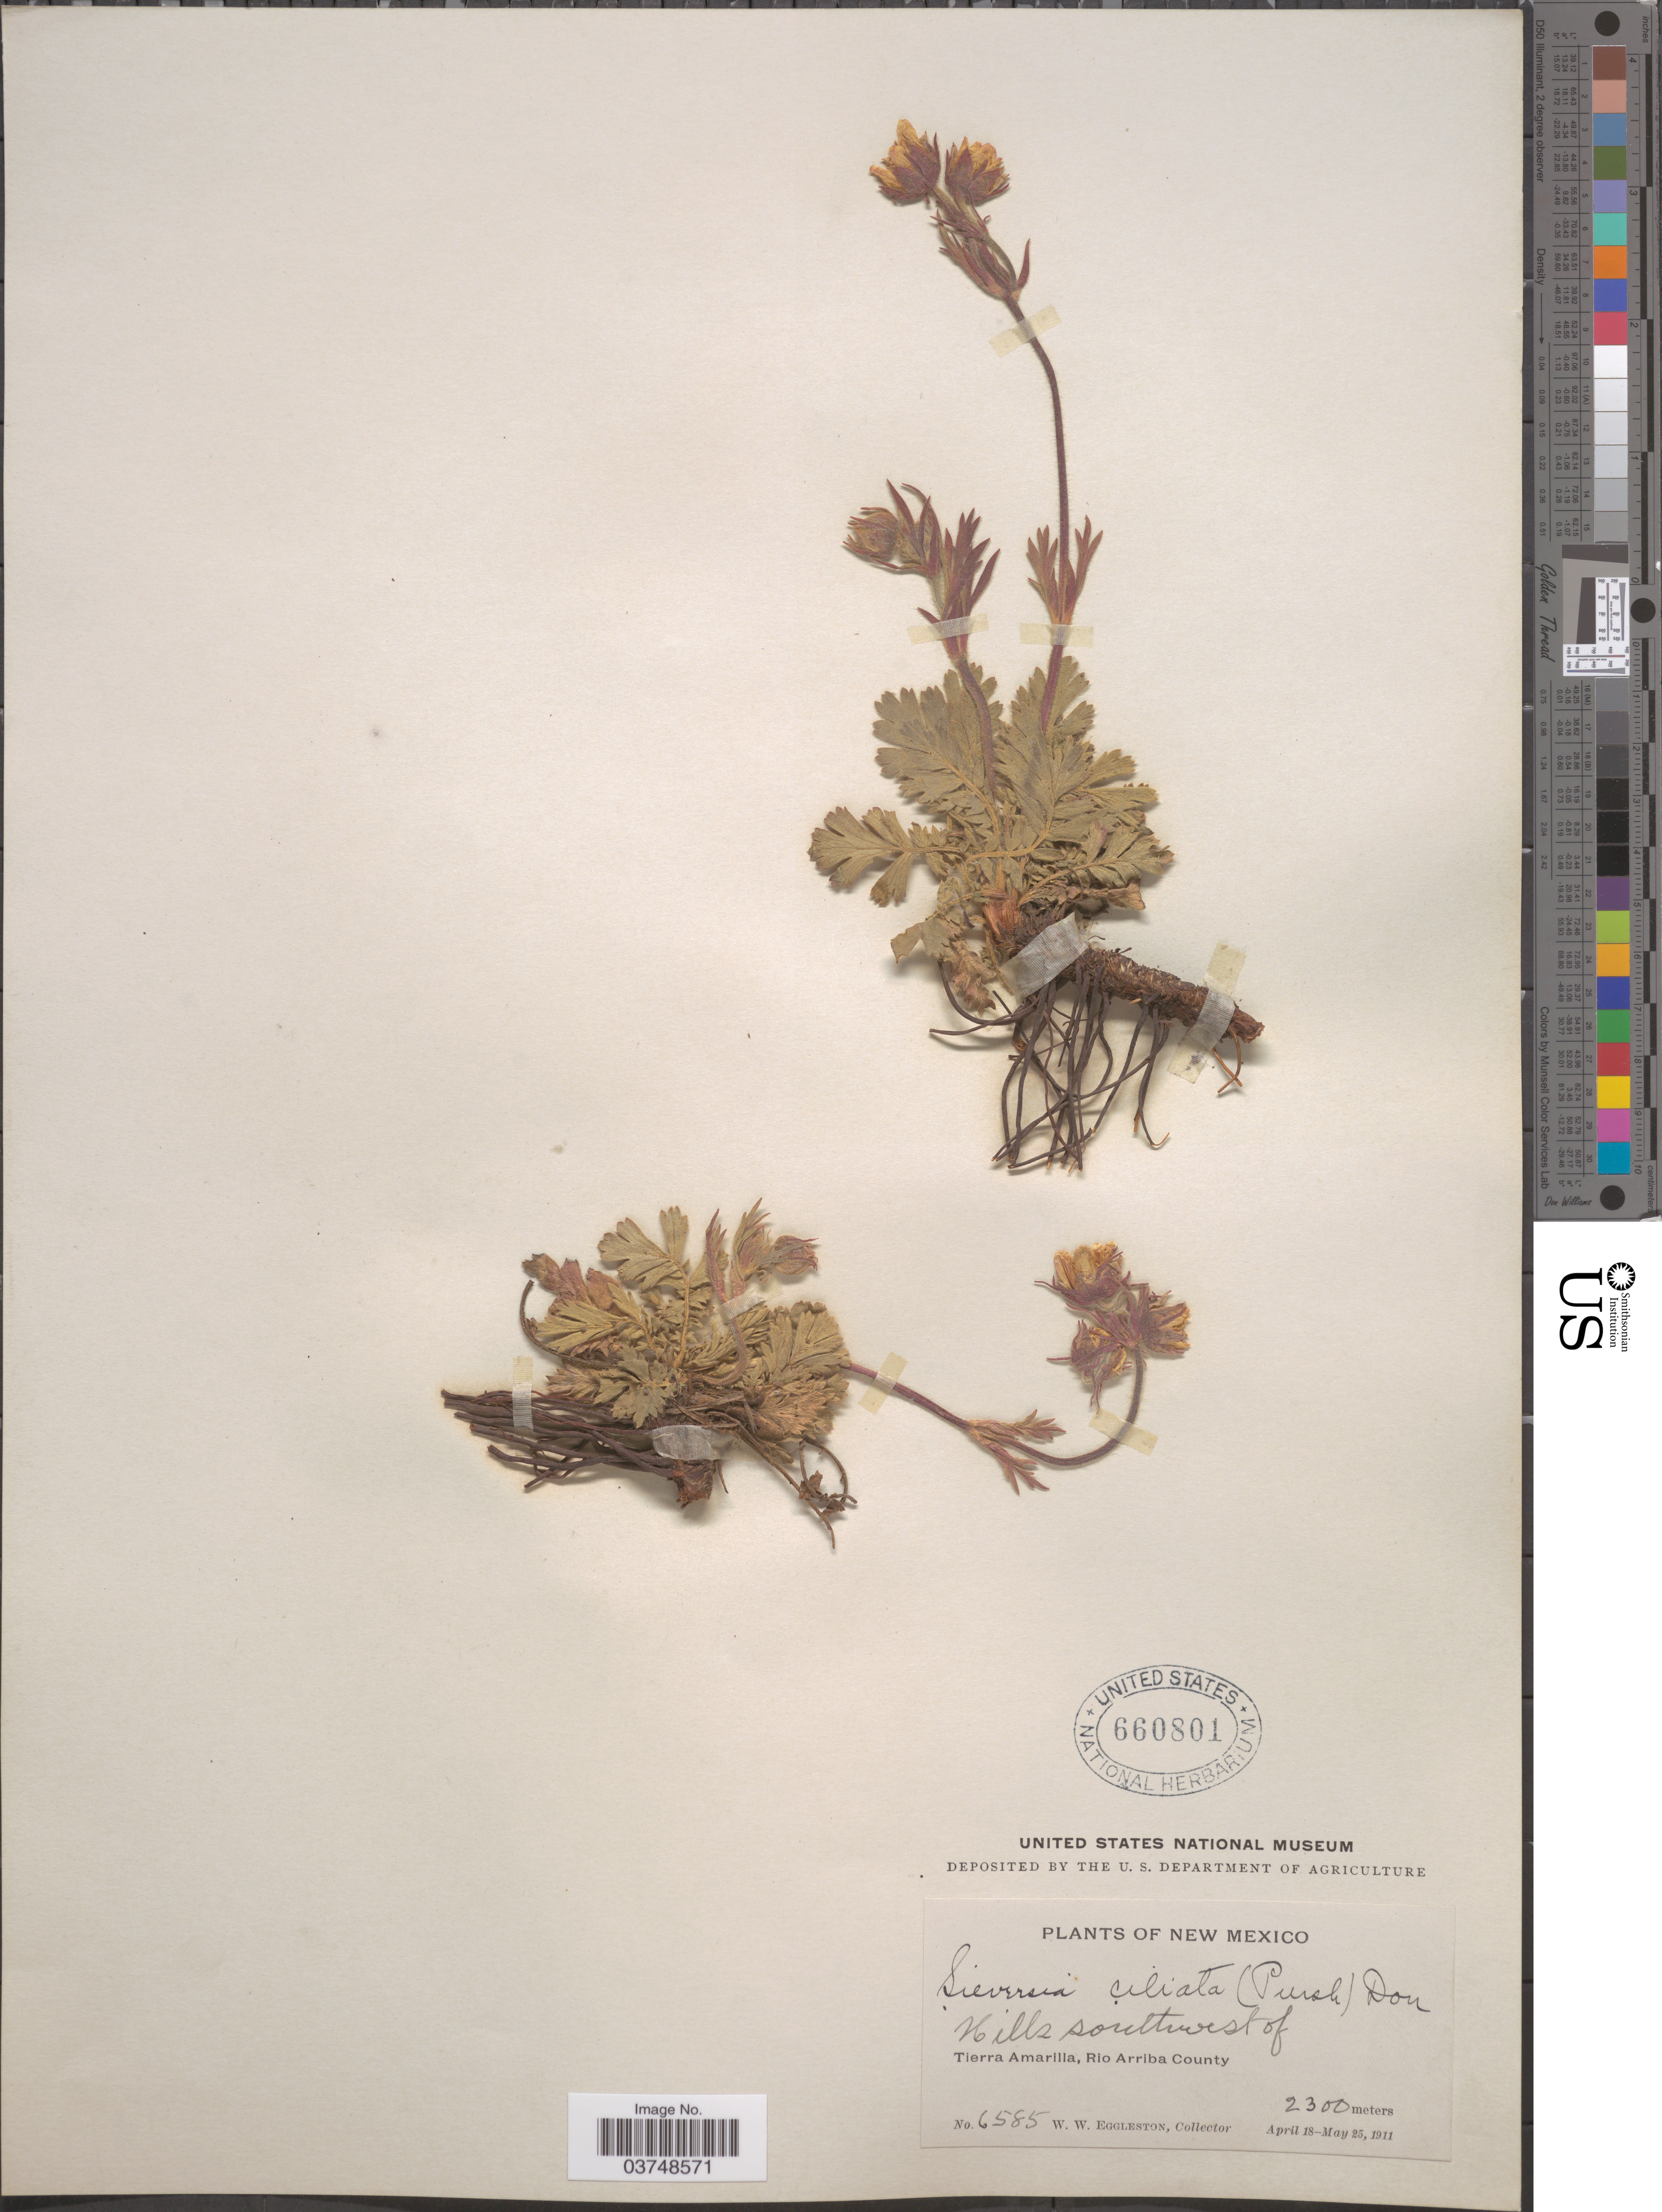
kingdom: Plantae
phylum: Tracheophyta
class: Magnoliopsida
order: Rosales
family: Rosaceae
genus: Geum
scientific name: Geum triflorum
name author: Pursh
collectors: W. W. Eggleston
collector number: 6585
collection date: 1911-04-18/1911-05-25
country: United States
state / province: New Mexico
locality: Hills southwest of Tierra Amarilla, Rio Arriba County.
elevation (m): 2300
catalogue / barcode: US 660801